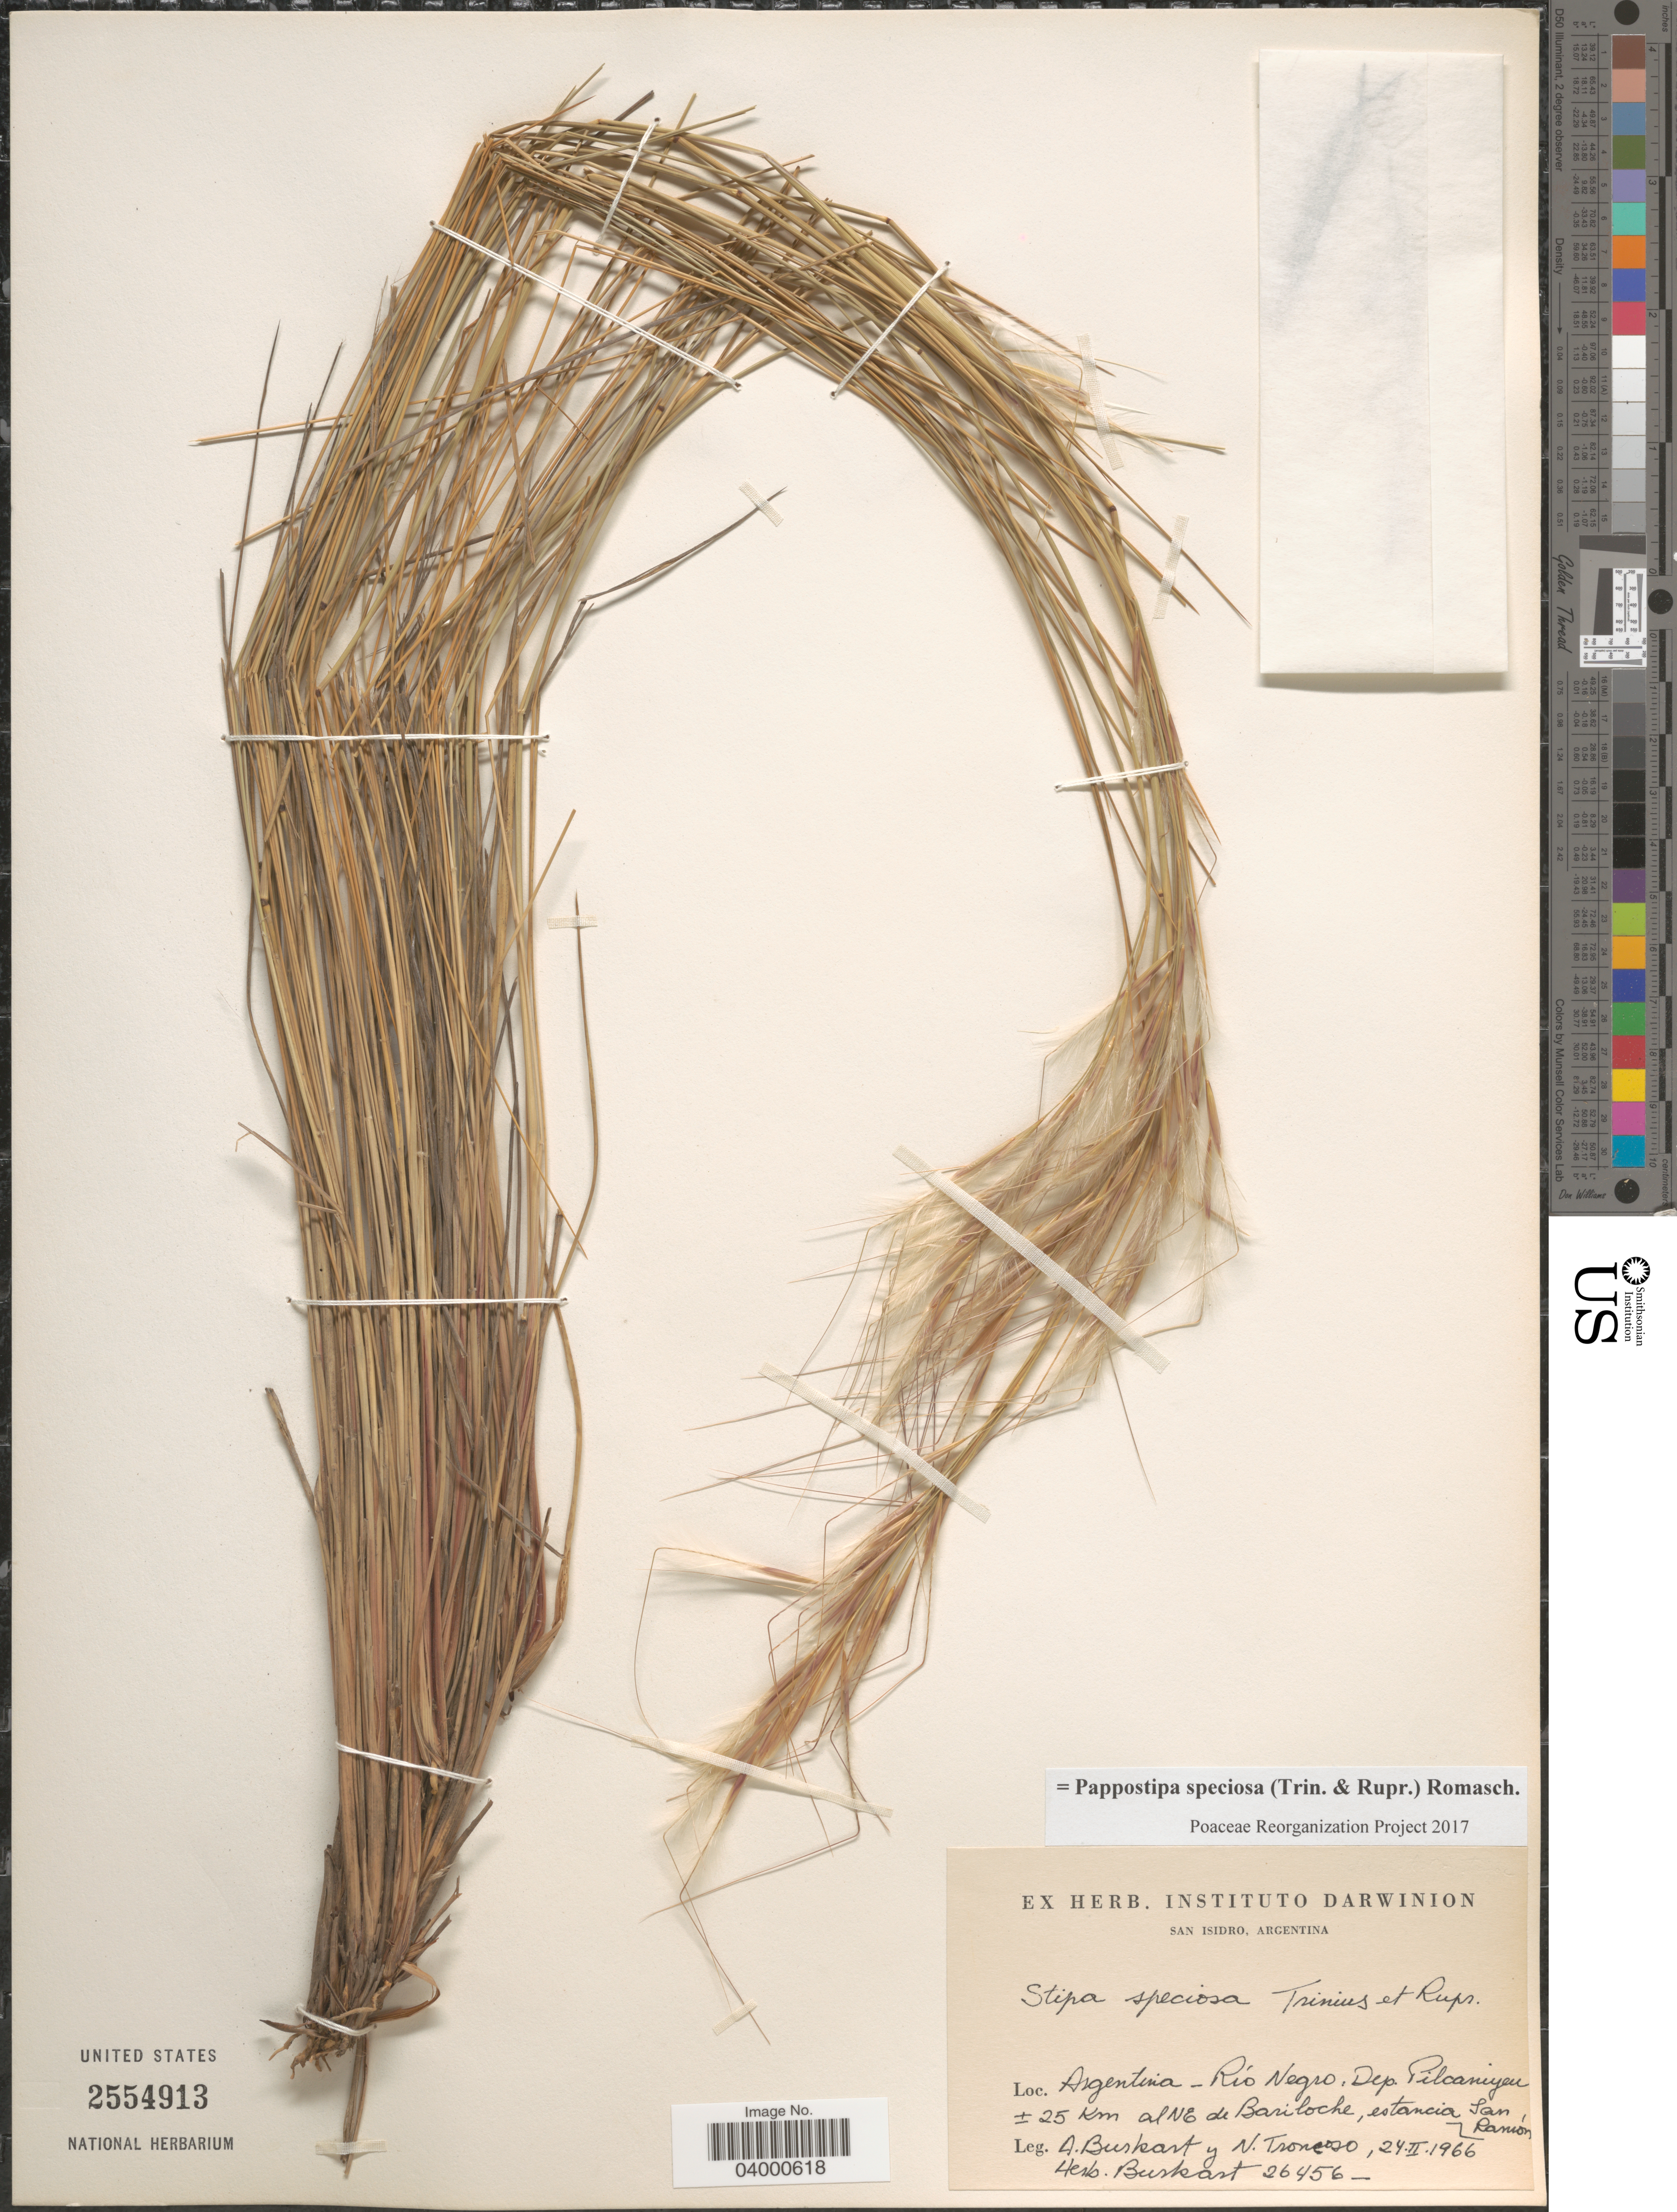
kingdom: Plantae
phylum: Tracheophyta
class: Liliopsida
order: Poales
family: Poaceae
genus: Pappostipa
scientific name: Pappostipa speciosa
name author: (Trin. & Rupr.) Romasch.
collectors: A. Buskart & N. Troncoso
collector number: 26456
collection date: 1966-02-24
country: Argentina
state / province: Rio Negro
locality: Dep. Pilcaniyeu. ±25 Km al NE de Bariloche, estancia San Ramón.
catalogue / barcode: US 2554913